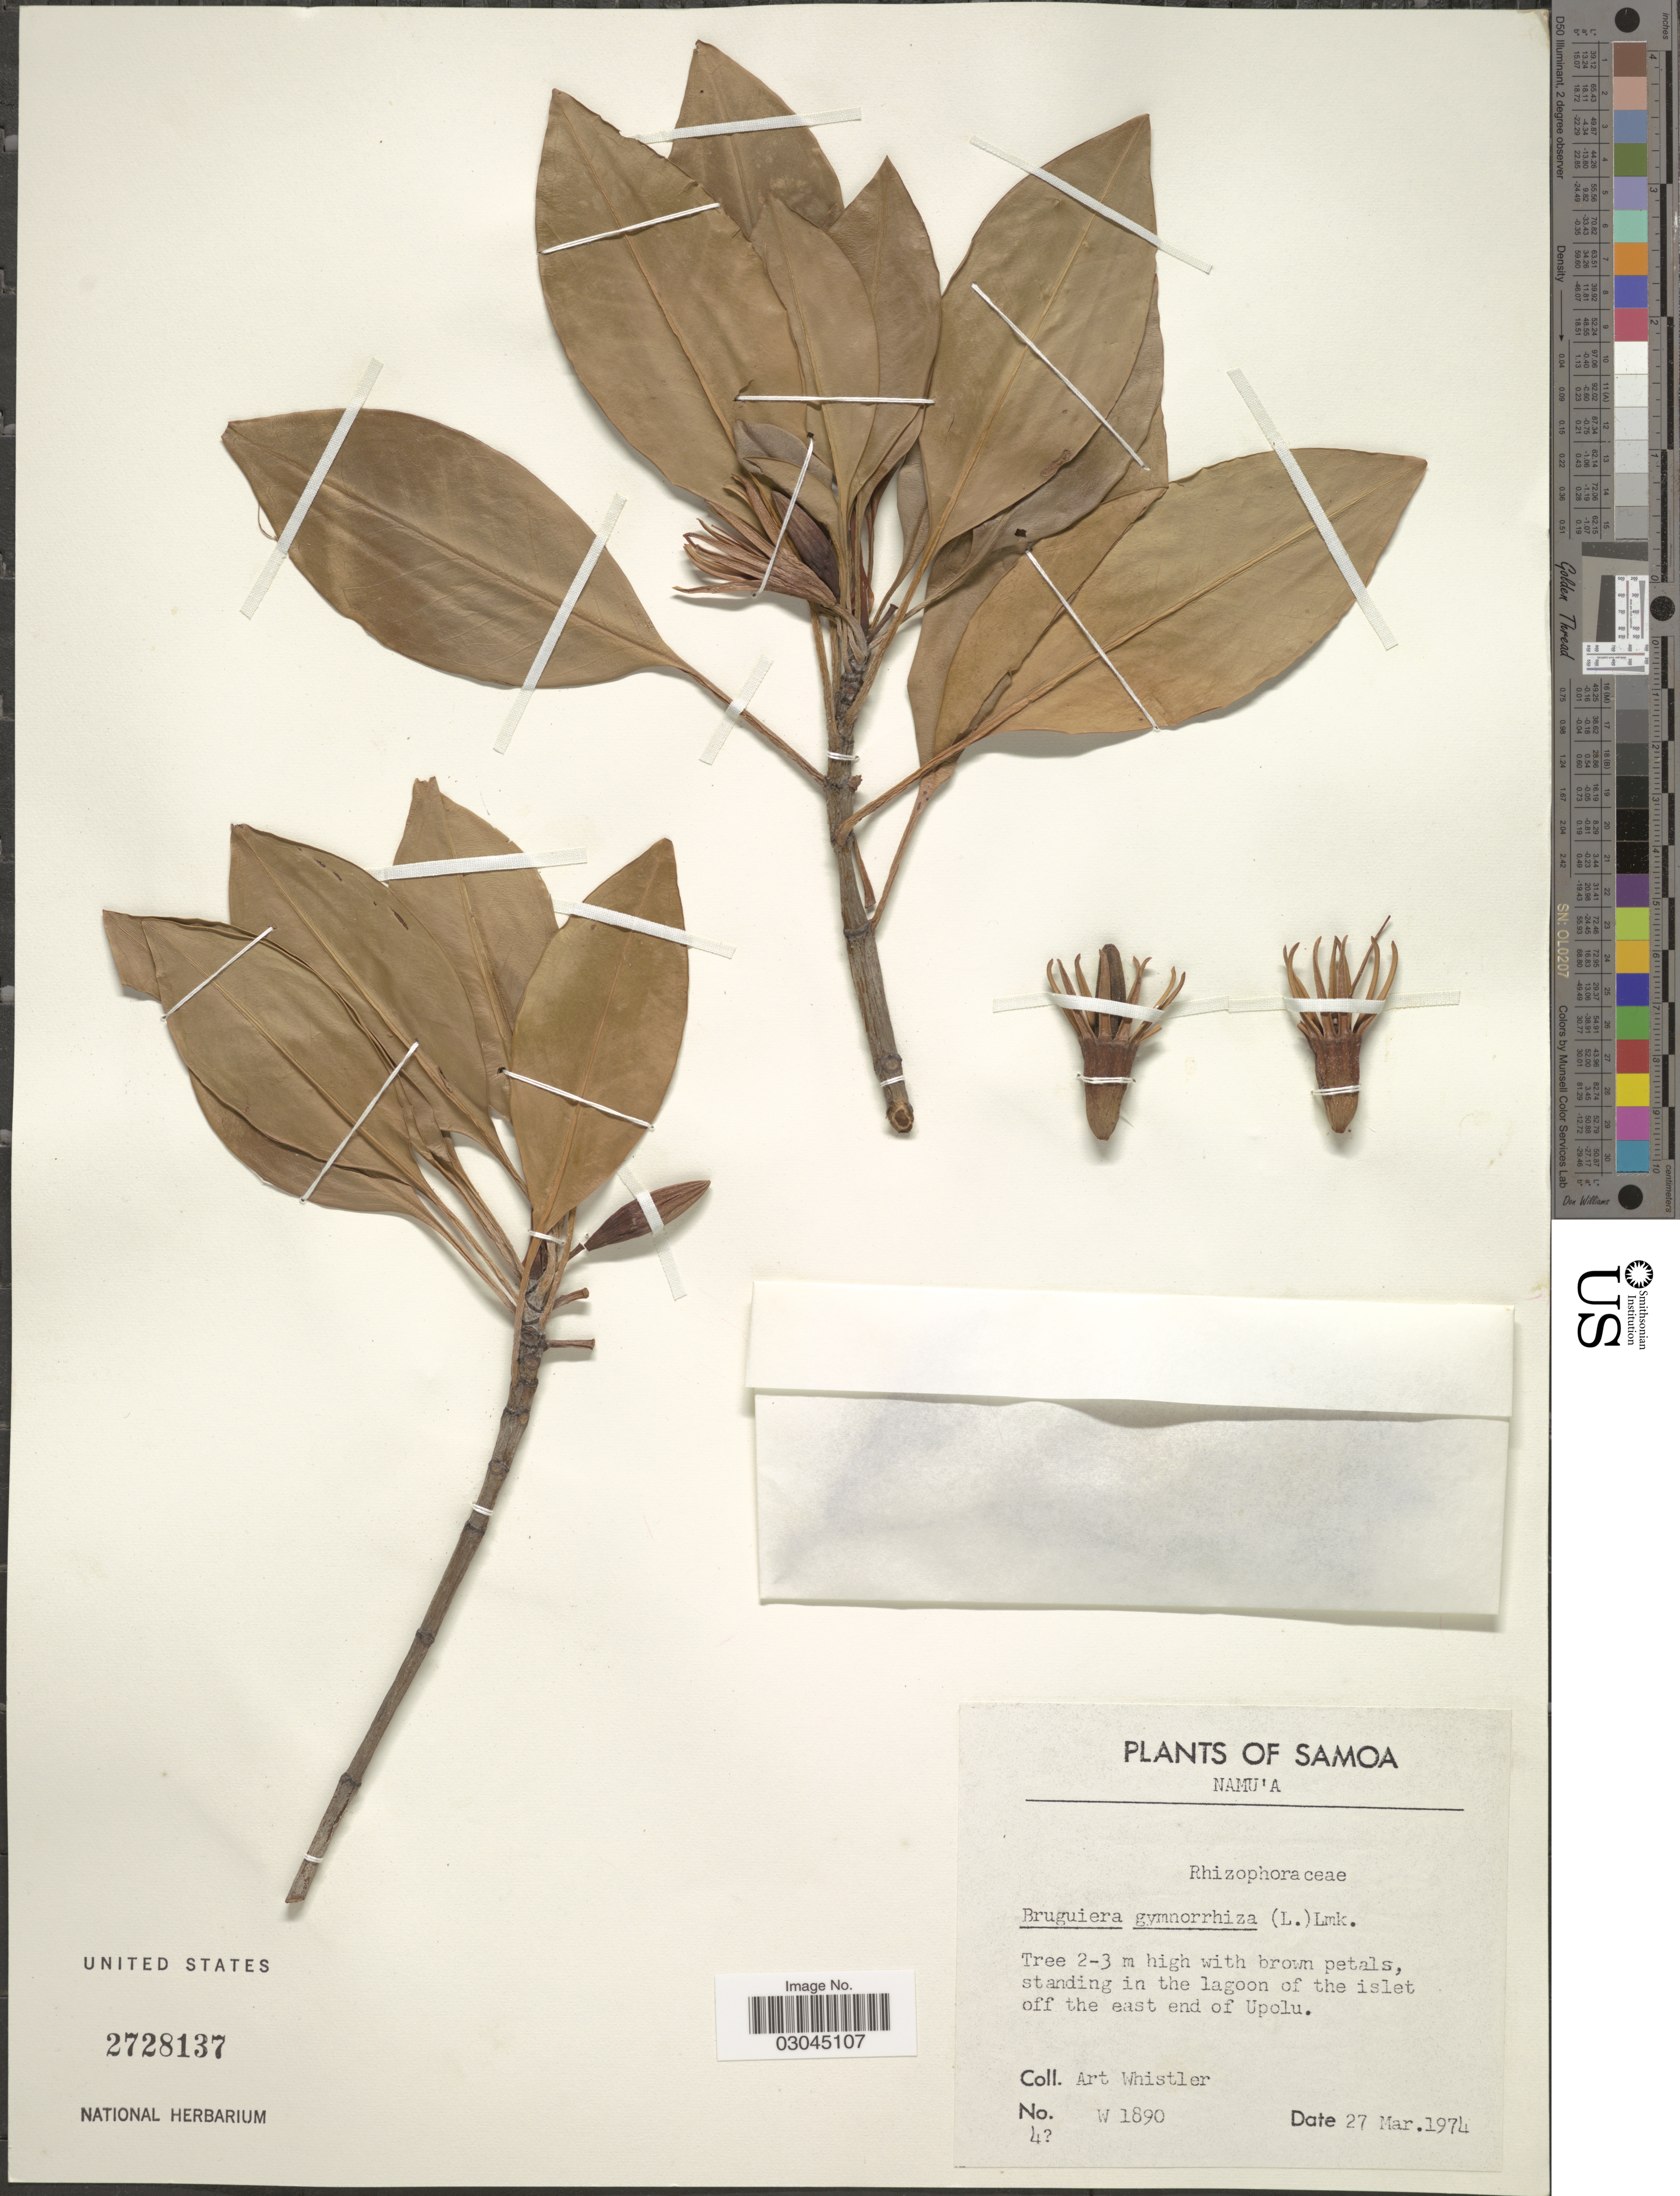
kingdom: Plantae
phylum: Tracheophyta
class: Magnoliopsida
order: Malpighiales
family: Rhizophoraceae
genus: Bruguiera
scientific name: Bruguiera gymnorhiza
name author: (L.) Savigny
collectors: A. Whistler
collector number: W 1890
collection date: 1974-03-27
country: Samoa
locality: Samoa. Namu'a. Standing in the lagoon of the islet off the east end of Upolu.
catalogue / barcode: US 2728137